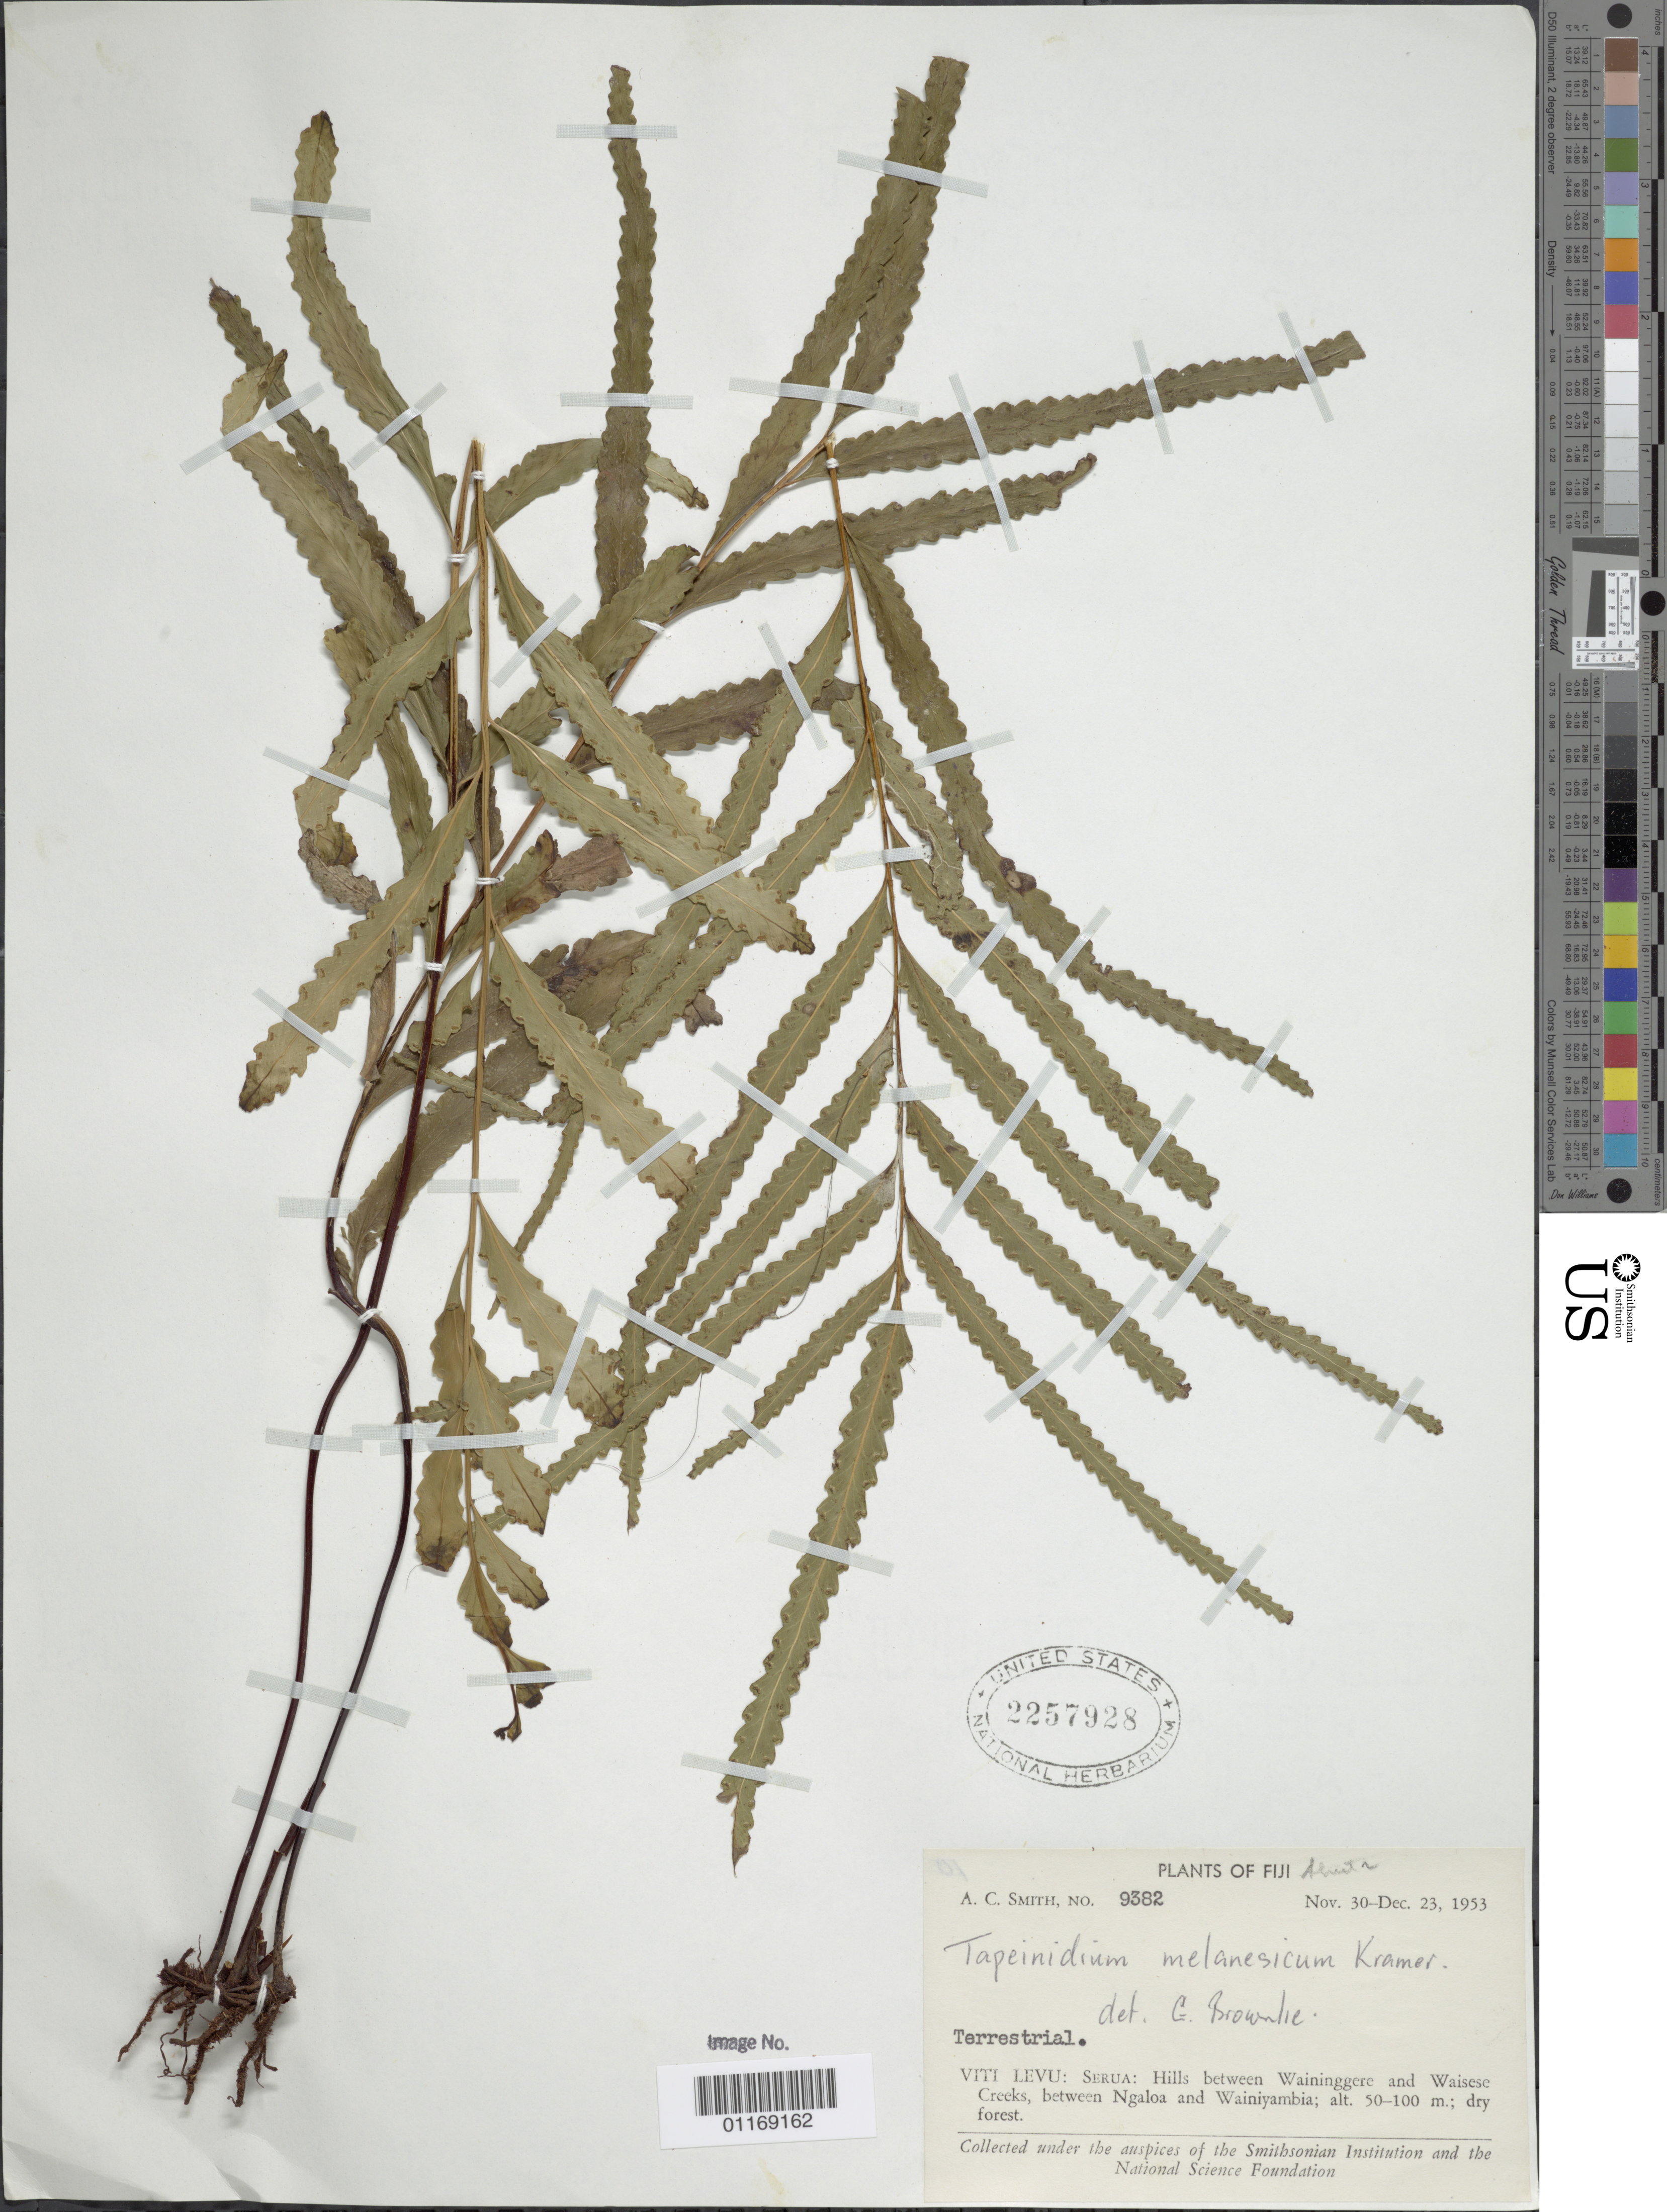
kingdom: Plantae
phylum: Tracheophyta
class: Polypodiopsida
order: Polypodiales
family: Lindsaeaceae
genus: Tapeinidium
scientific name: Tapeinidium melanesicum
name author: K.U. Kramer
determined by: Brownlie, G.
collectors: A. C. Smith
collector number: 9382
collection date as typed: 30 Nov 1953 to 23 Dec 1953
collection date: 1953-11-30/1953-12-23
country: Fiji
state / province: Central Division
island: Viti Levu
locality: Serua Prov.: hills between waininggere and waisese creeks, between ngaloa and wainiyambia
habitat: Dry forest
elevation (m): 50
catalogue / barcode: US 2257928